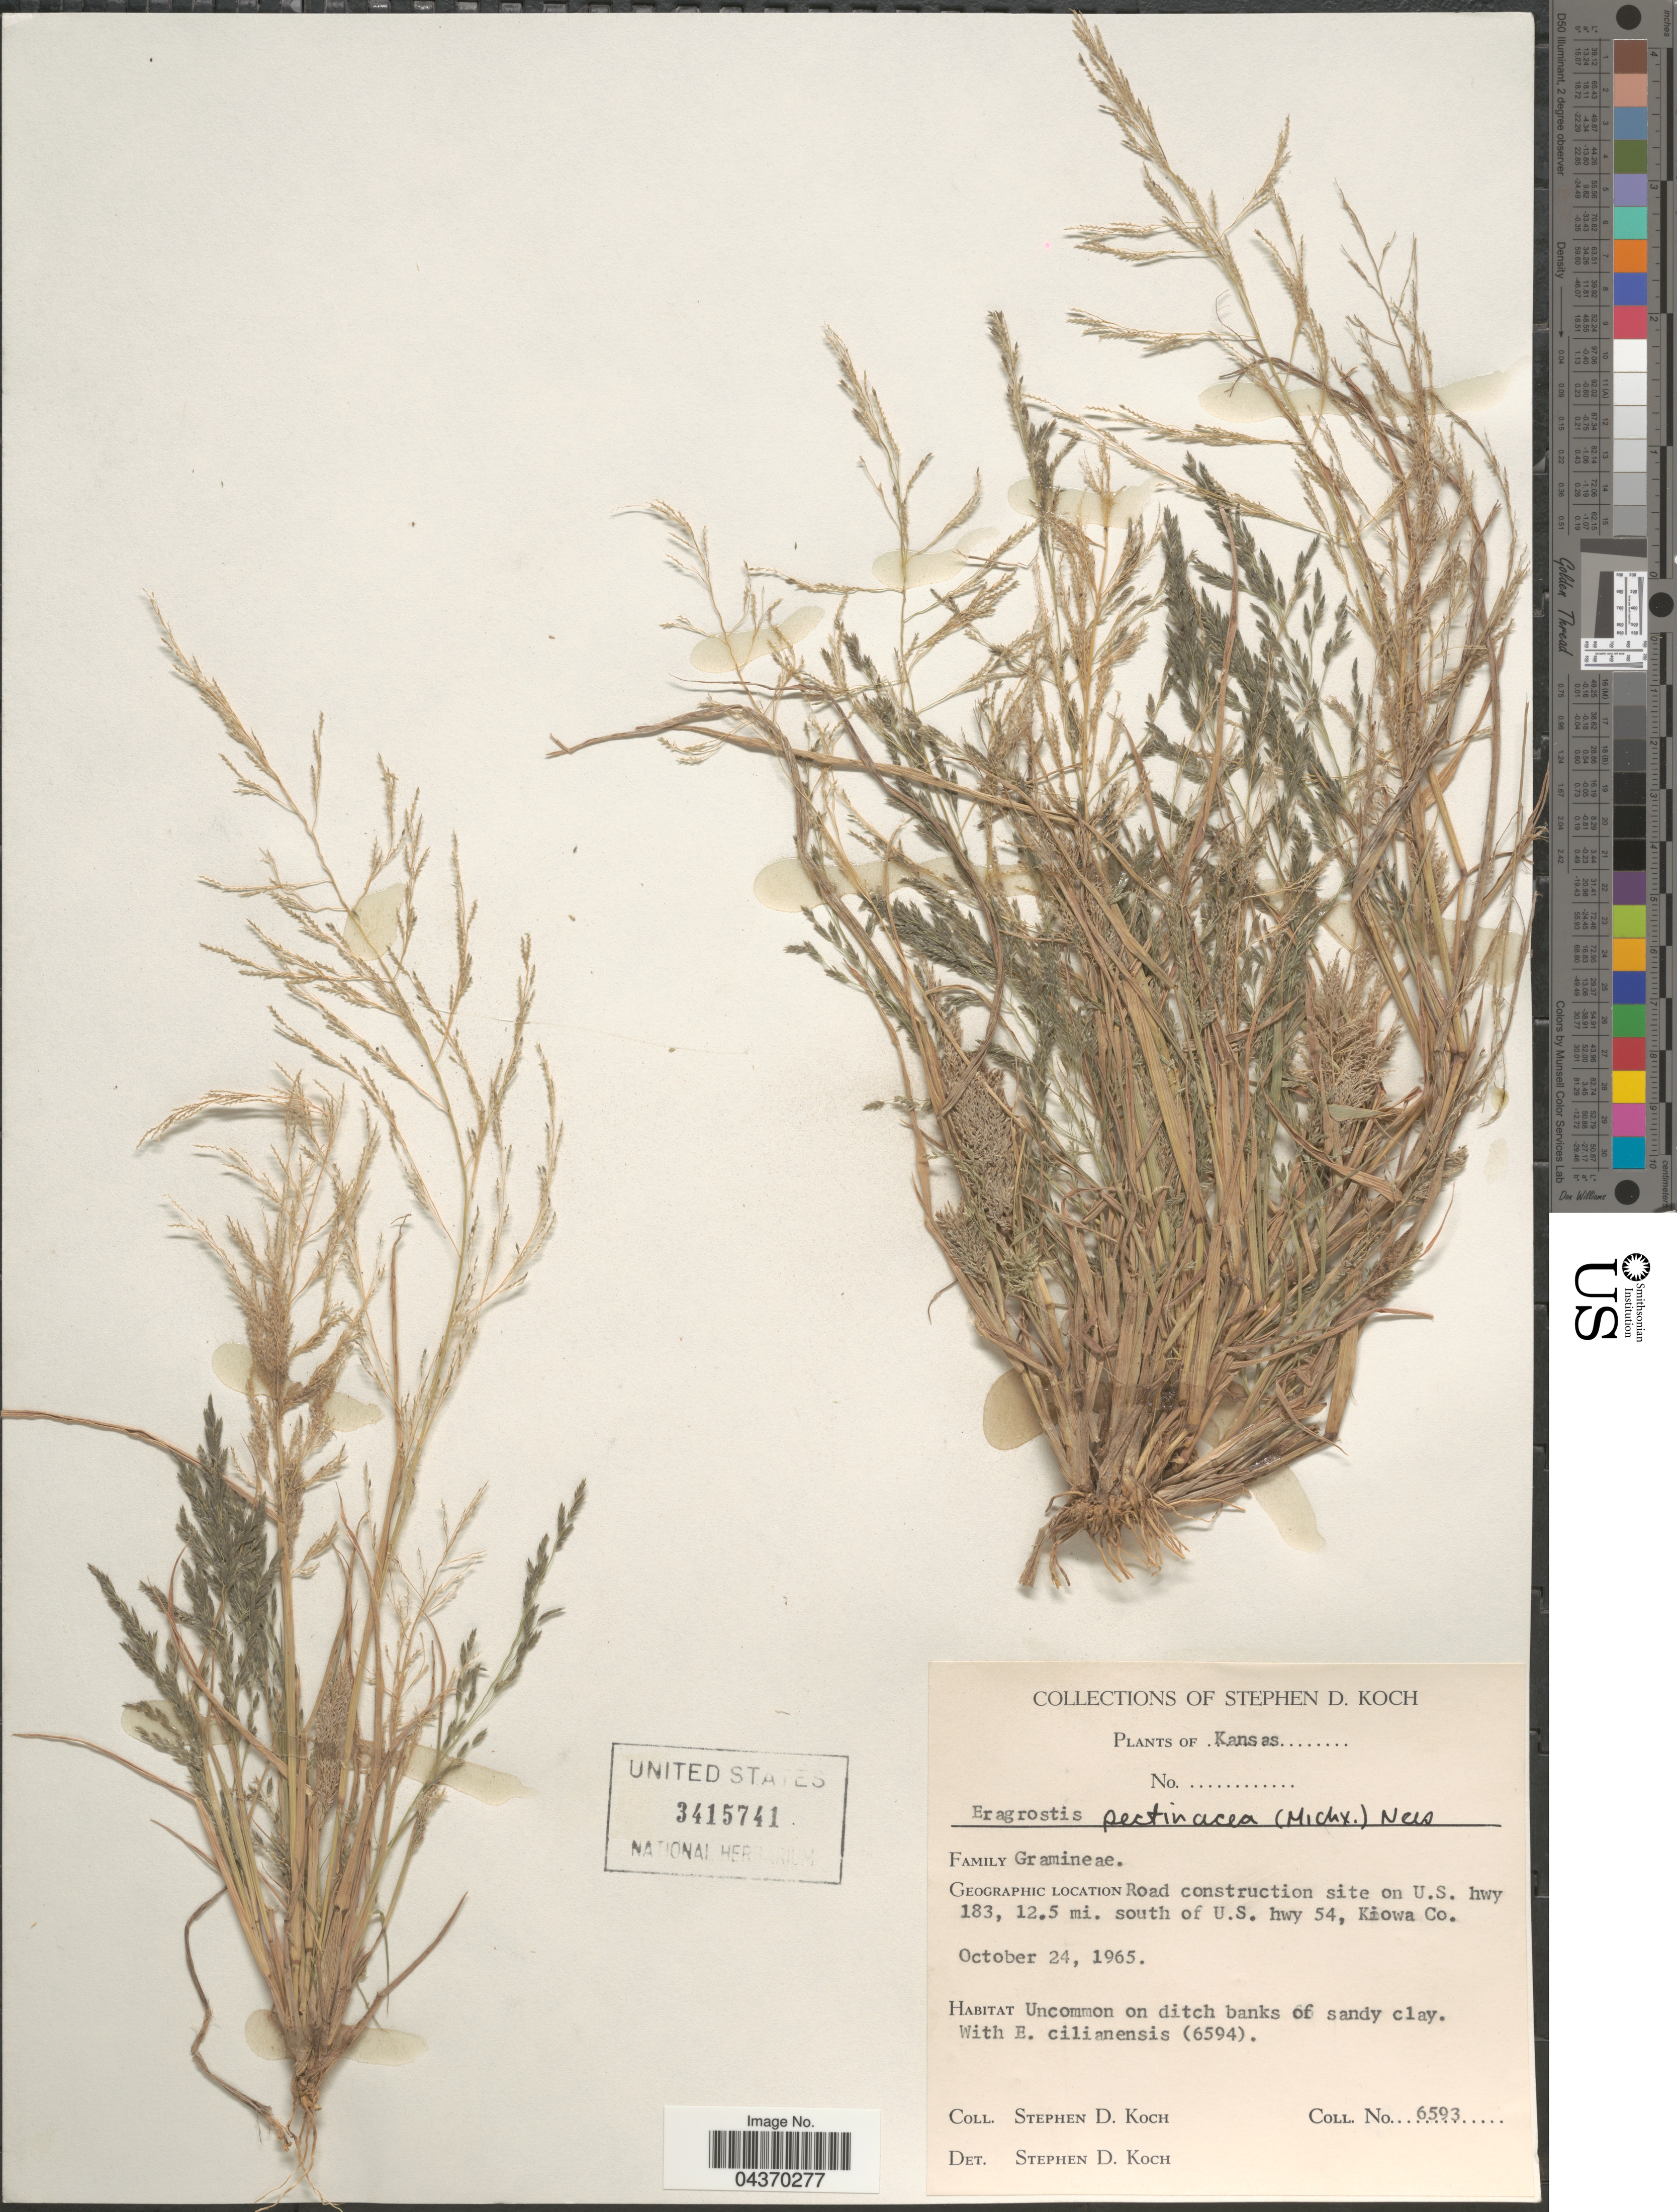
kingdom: Plantae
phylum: Tracheophyta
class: Liliopsida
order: Poales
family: Poaceae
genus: Eragrostis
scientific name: Eragrostis pectinacea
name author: (Michx.) Nees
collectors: S. D. Koch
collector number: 6593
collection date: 1965-10-24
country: United States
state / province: Kansas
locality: Road construction site on U.S. hwy 183, 12.5 mi. south of U.S. hwy 54, Kiowa Co.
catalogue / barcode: US 3415741